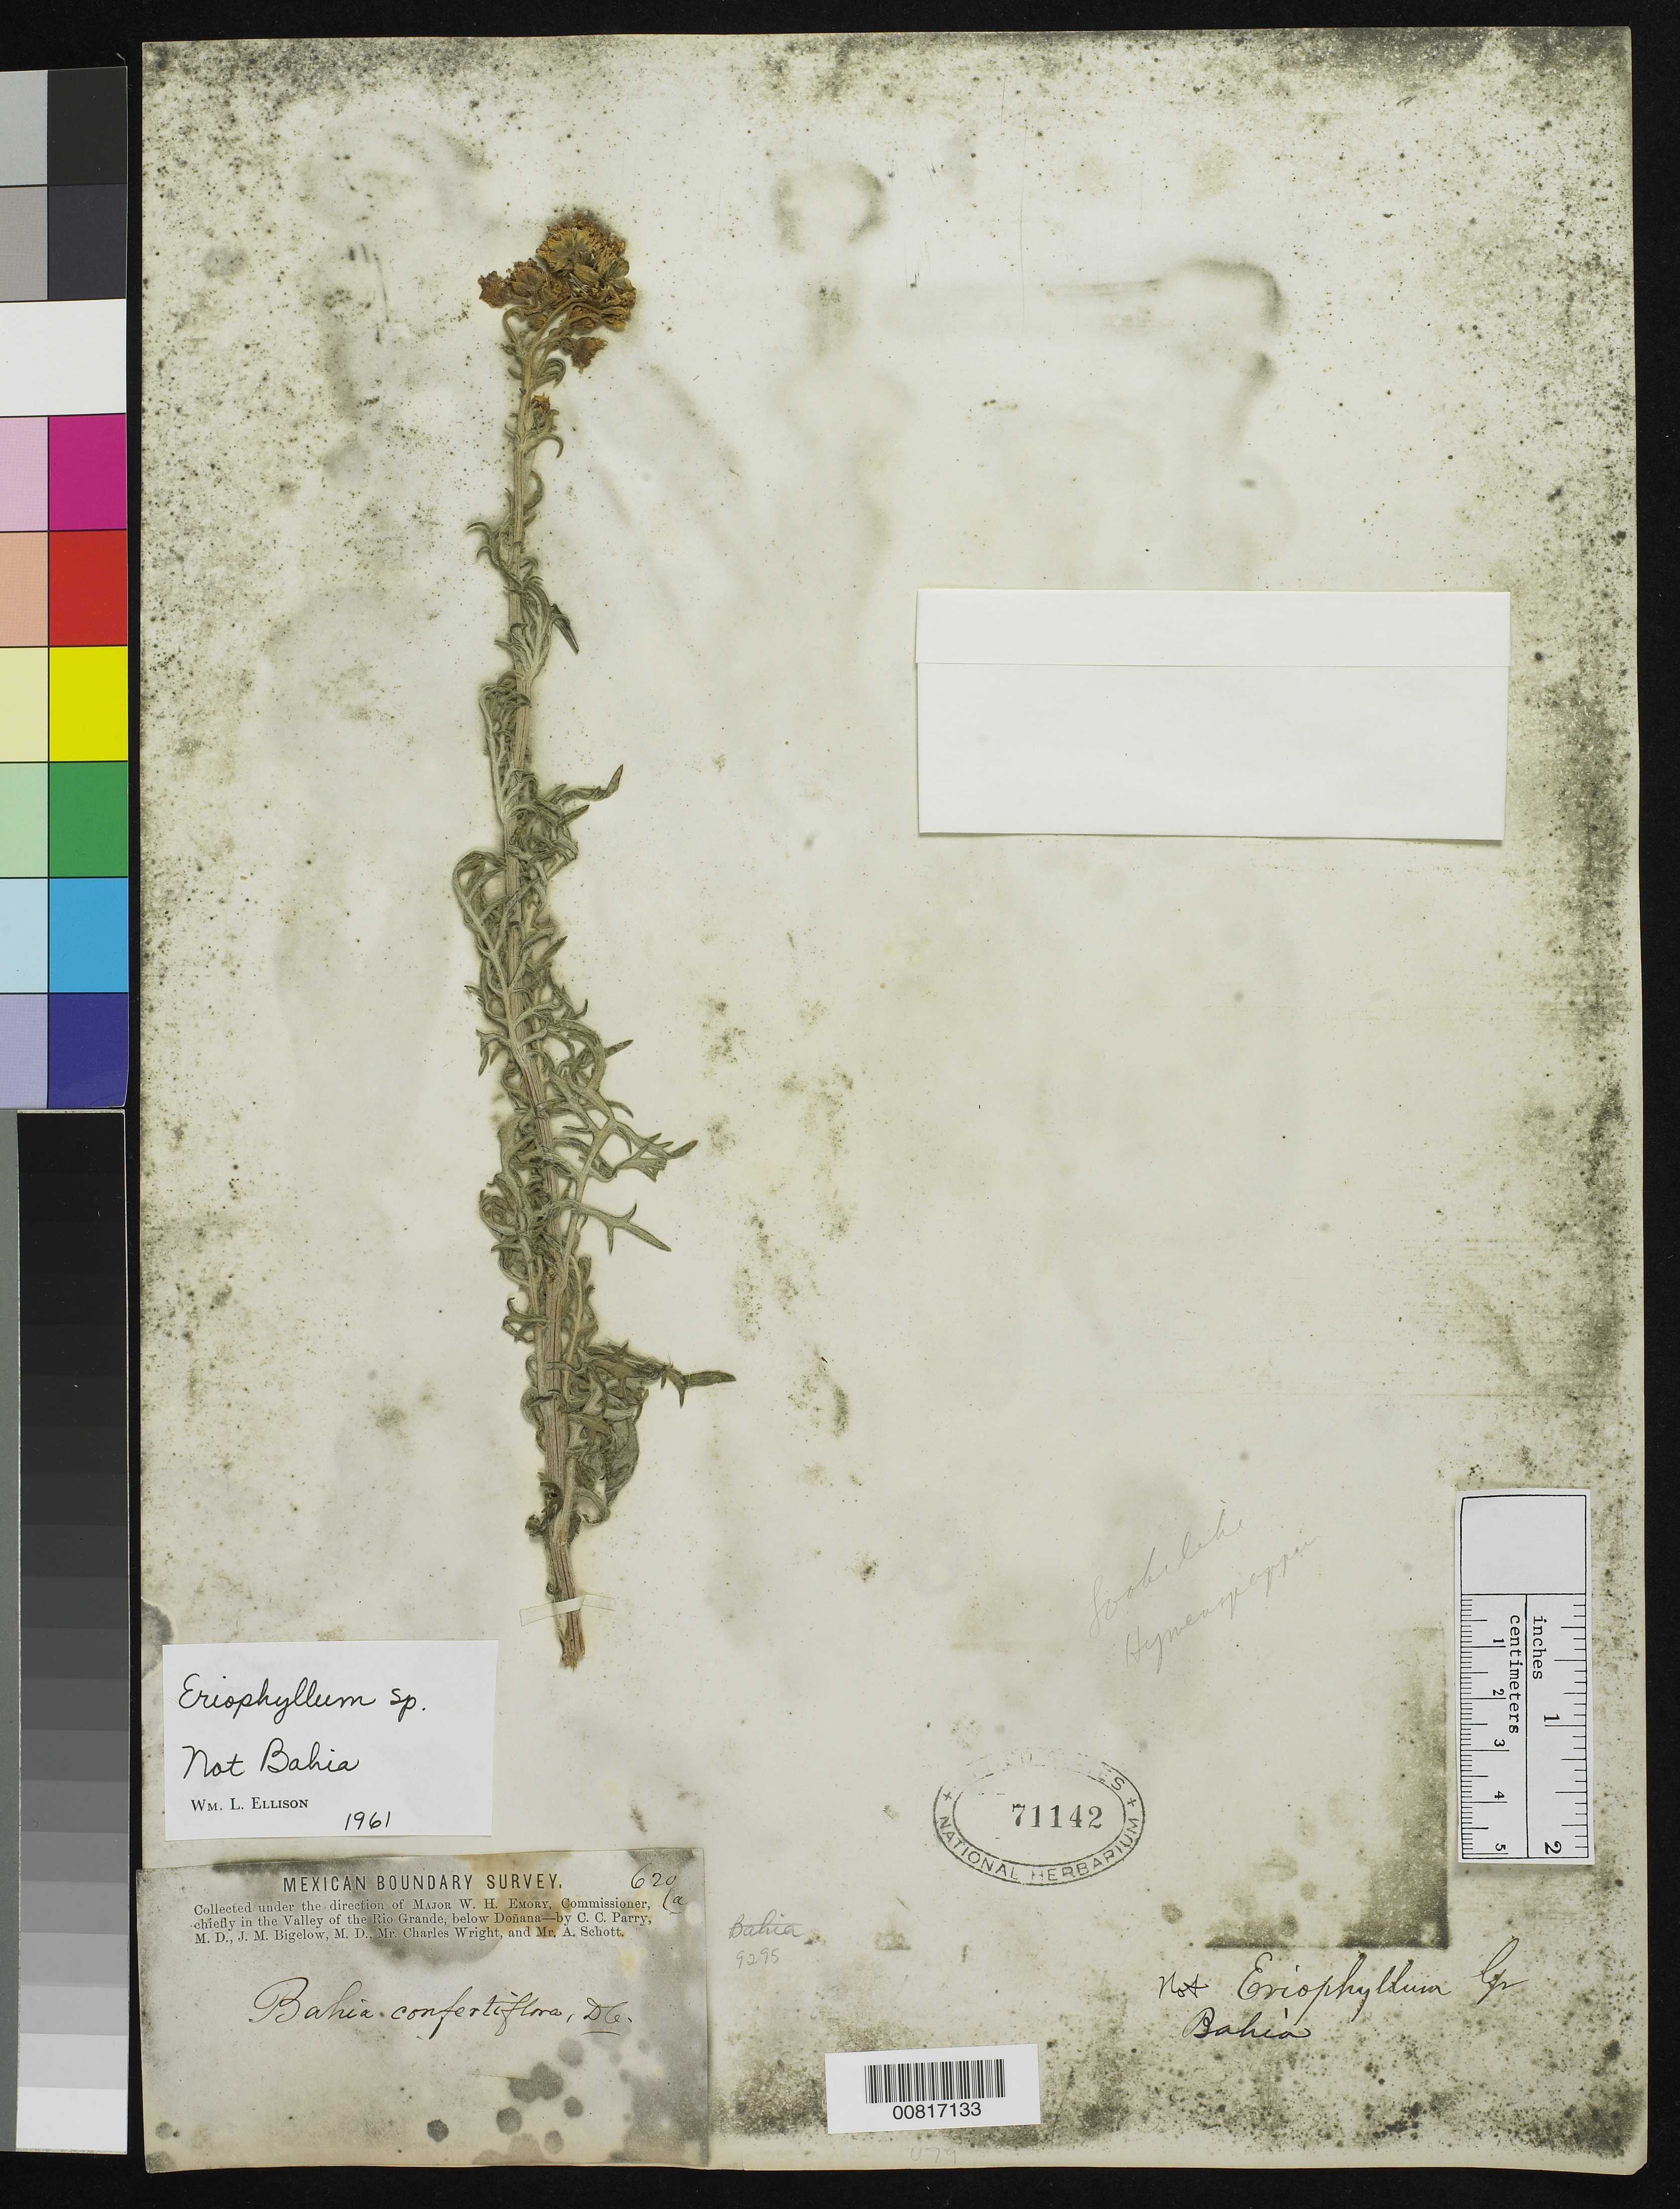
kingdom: Plantae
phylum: Tracheophyta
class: Magnoliopsida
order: Asterales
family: Asteraceae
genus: Eriophyllum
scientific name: Eriophyllum sp.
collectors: C. C. Parry, J. M. Bigelow, C. Wright & A. C. V. Schott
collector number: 620a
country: United States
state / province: New Mexico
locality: Valley of the Rio Grande, below Doñana, New Mexico.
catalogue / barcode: US 71142